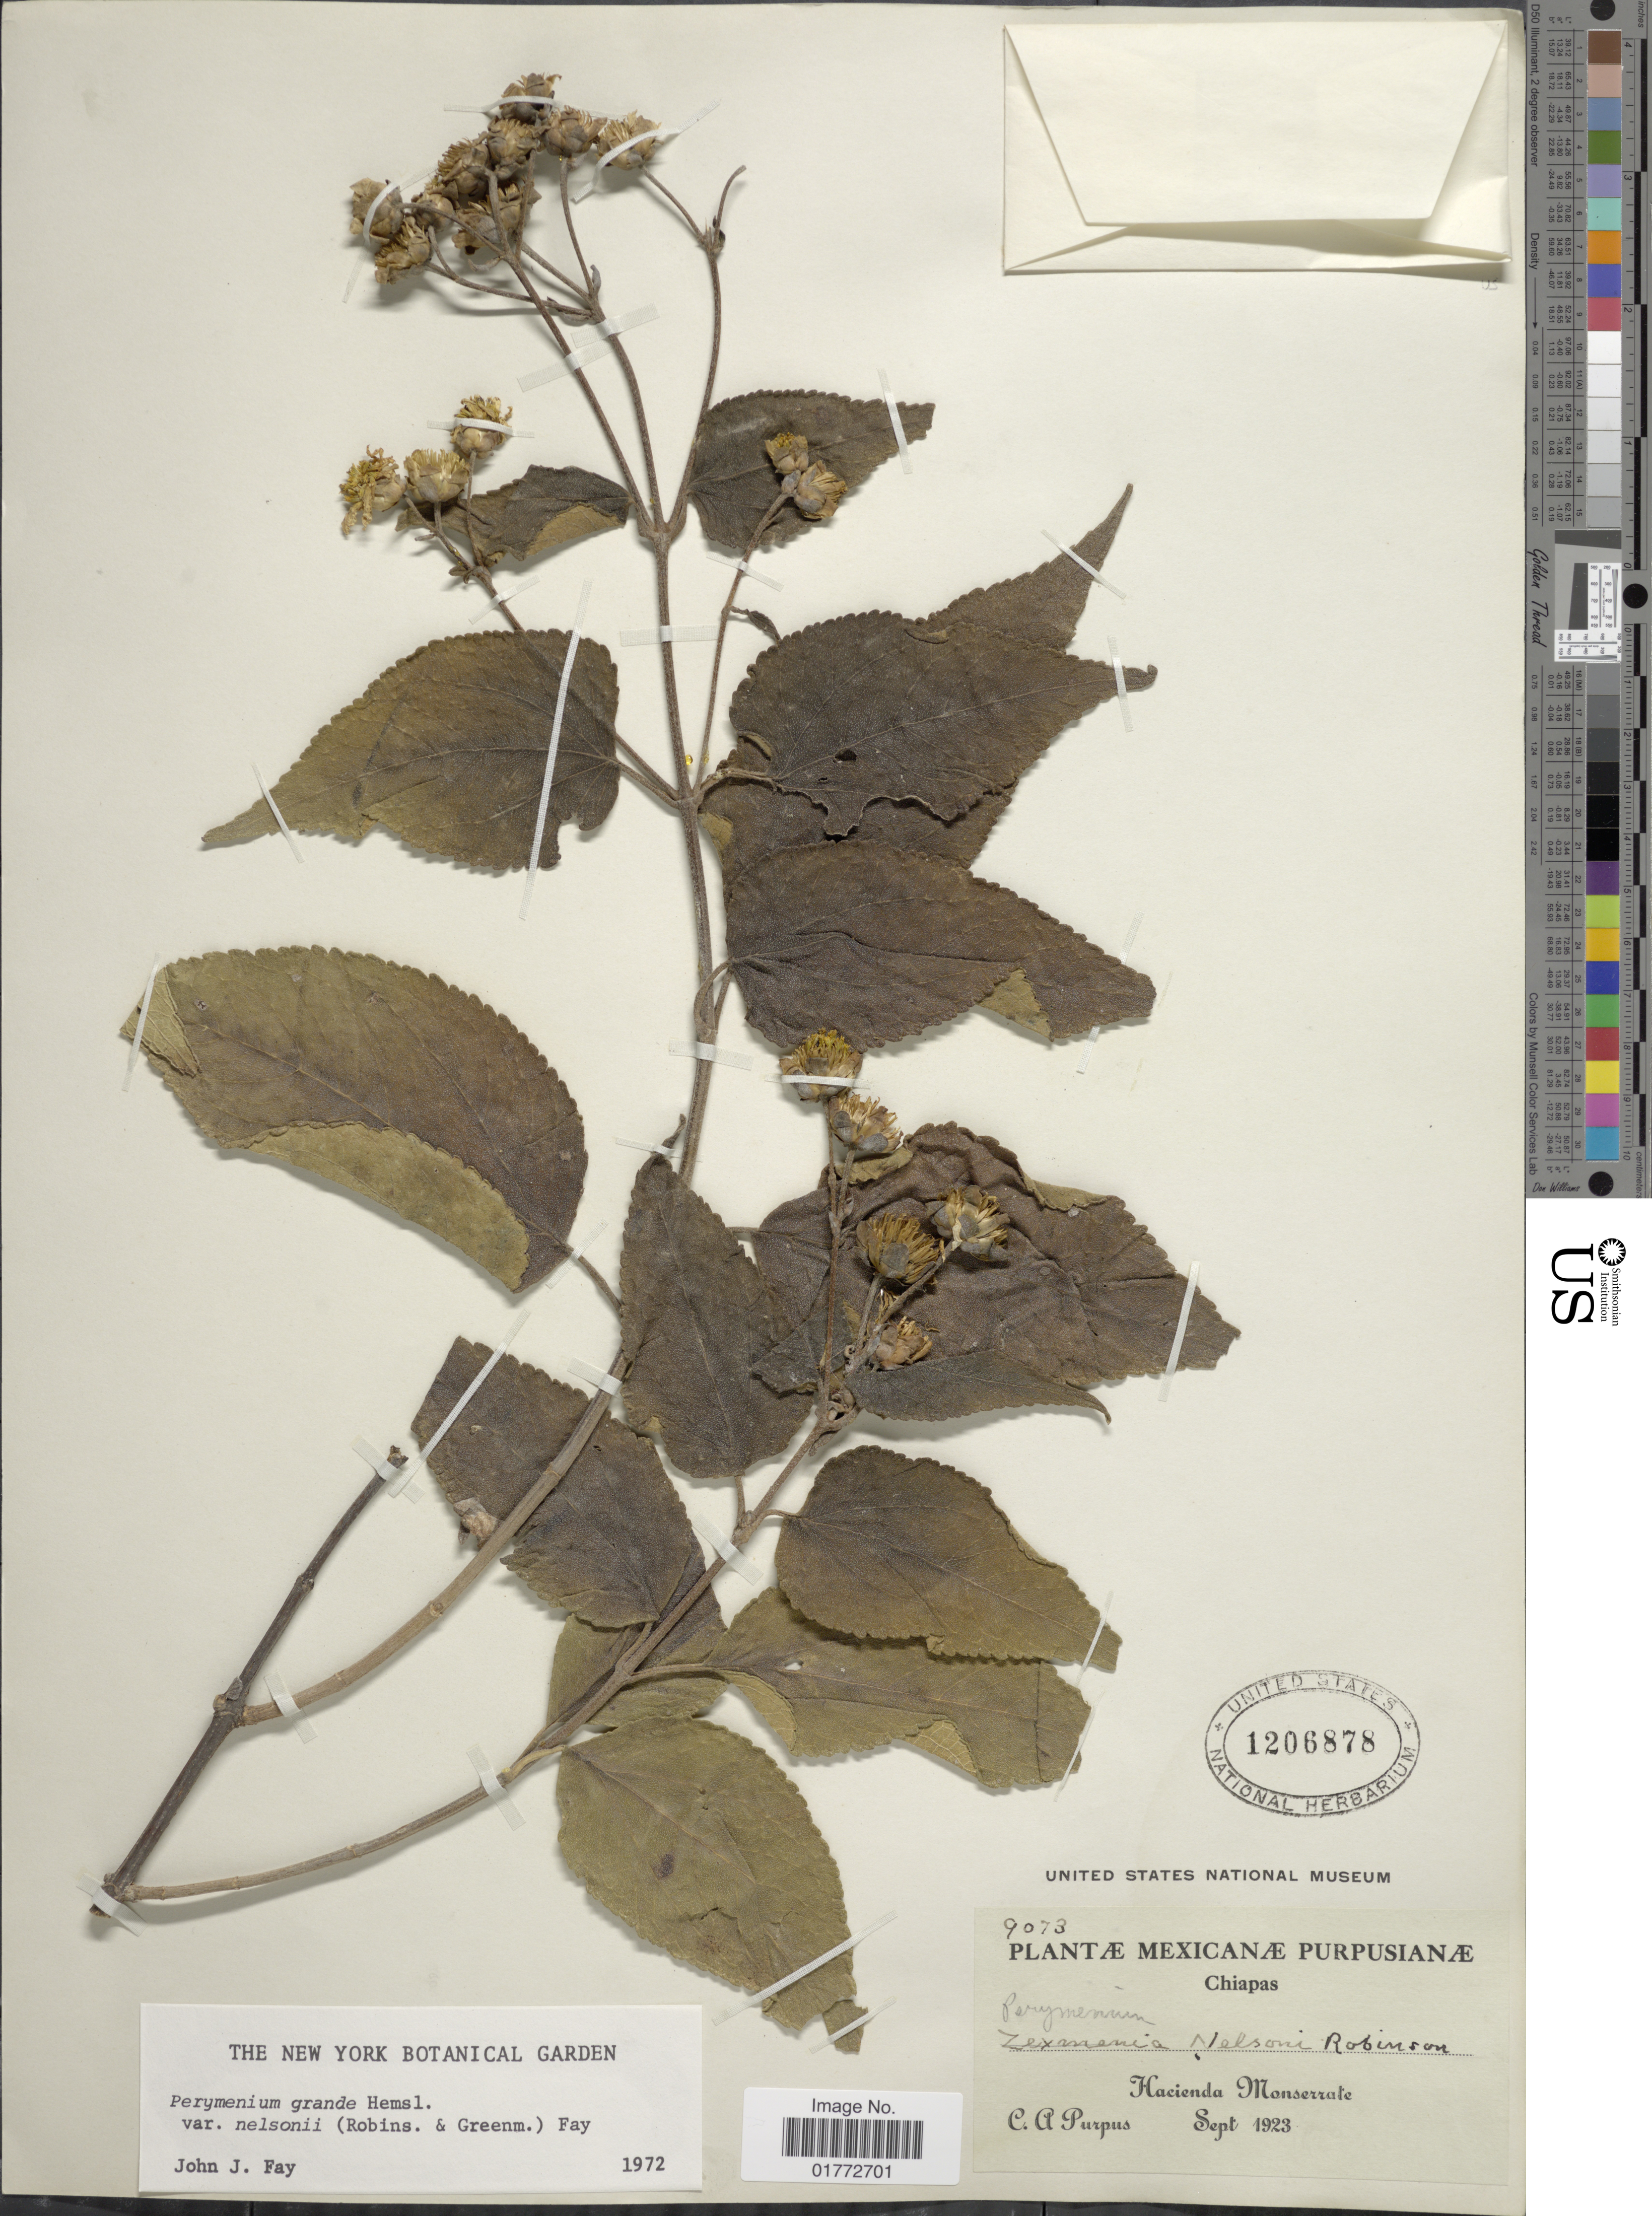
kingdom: Plantae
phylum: Tracheophyta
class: Magnoliopsida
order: Asterales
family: Asteraceae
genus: Perymenium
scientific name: Perymenium grande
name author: Hemsl.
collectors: C. A. Purpus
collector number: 9073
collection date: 1923-09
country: Mexico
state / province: Chiapas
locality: Hacienda Monserrate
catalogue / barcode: US 1206878